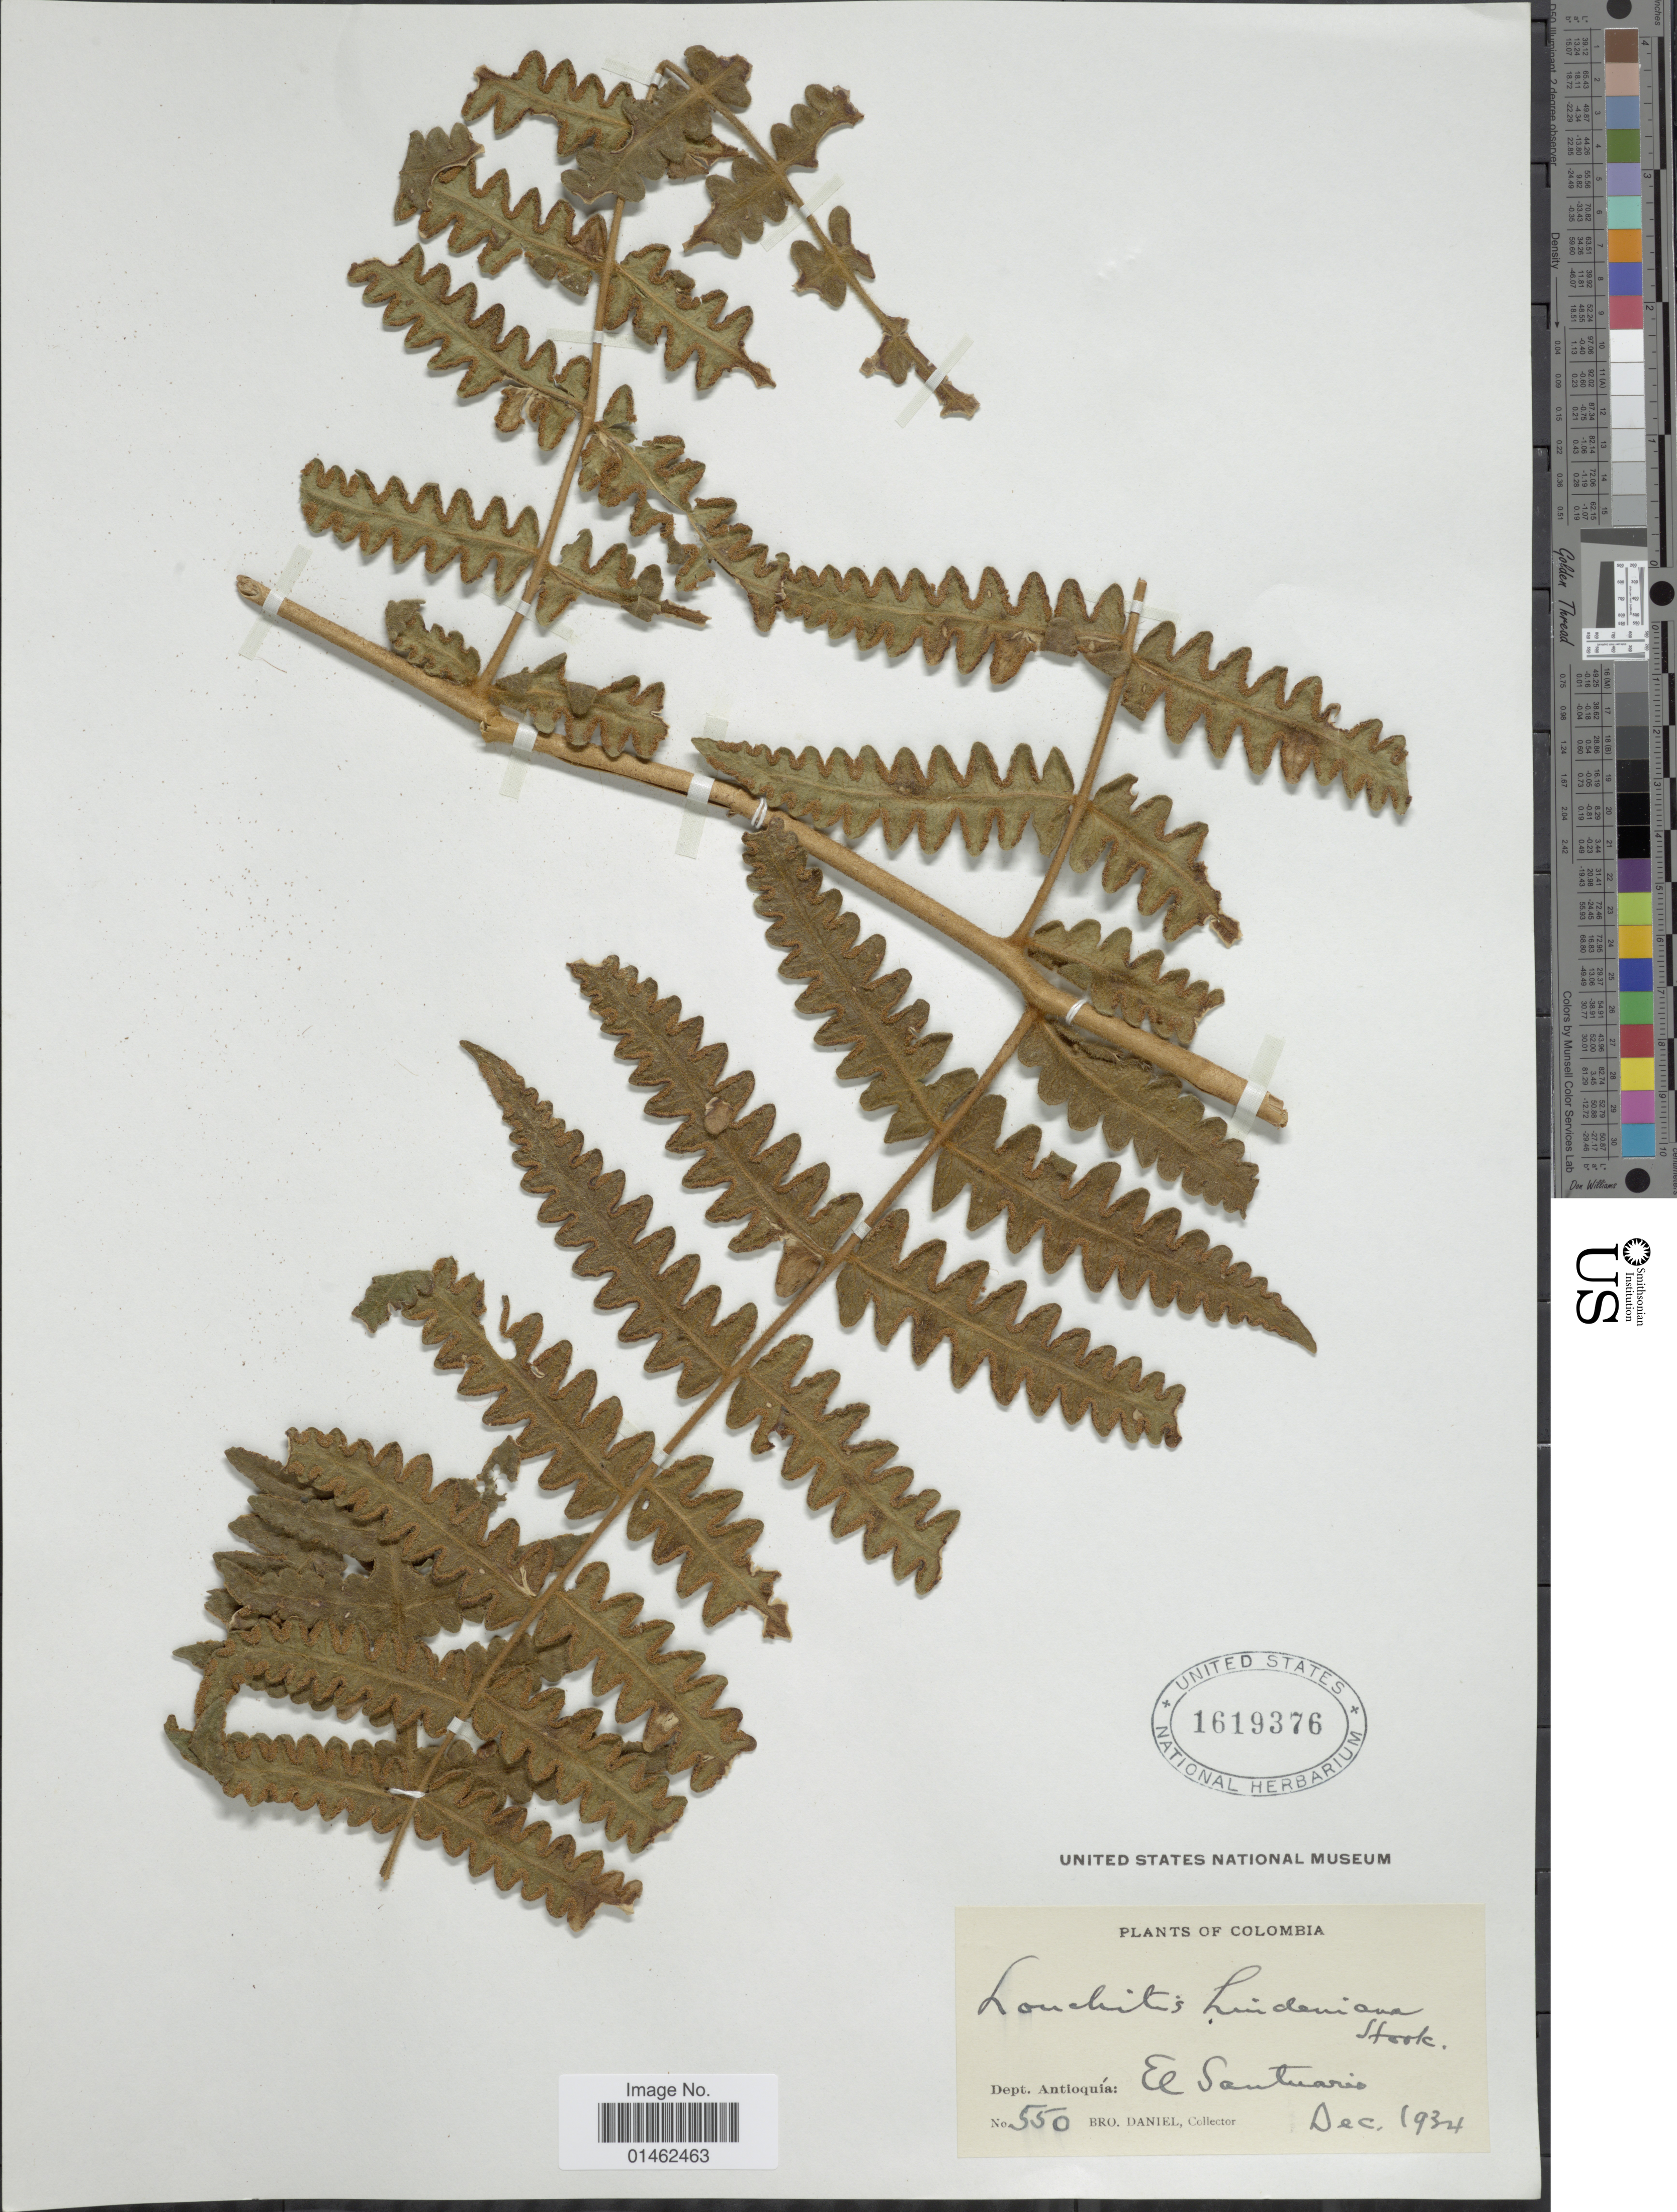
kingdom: Plantae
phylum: Tracheophyta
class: Polypodiopsida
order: Polypodiales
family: Dennstaedtiaceae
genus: Blotiella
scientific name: Blotiella lindeniana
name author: (Hook.) R.M. Tryon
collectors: Bro. Daniel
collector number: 550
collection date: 1934-12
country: Colombia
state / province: Antioquia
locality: Dept. Antioquía: El Santuario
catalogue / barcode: US 1619376